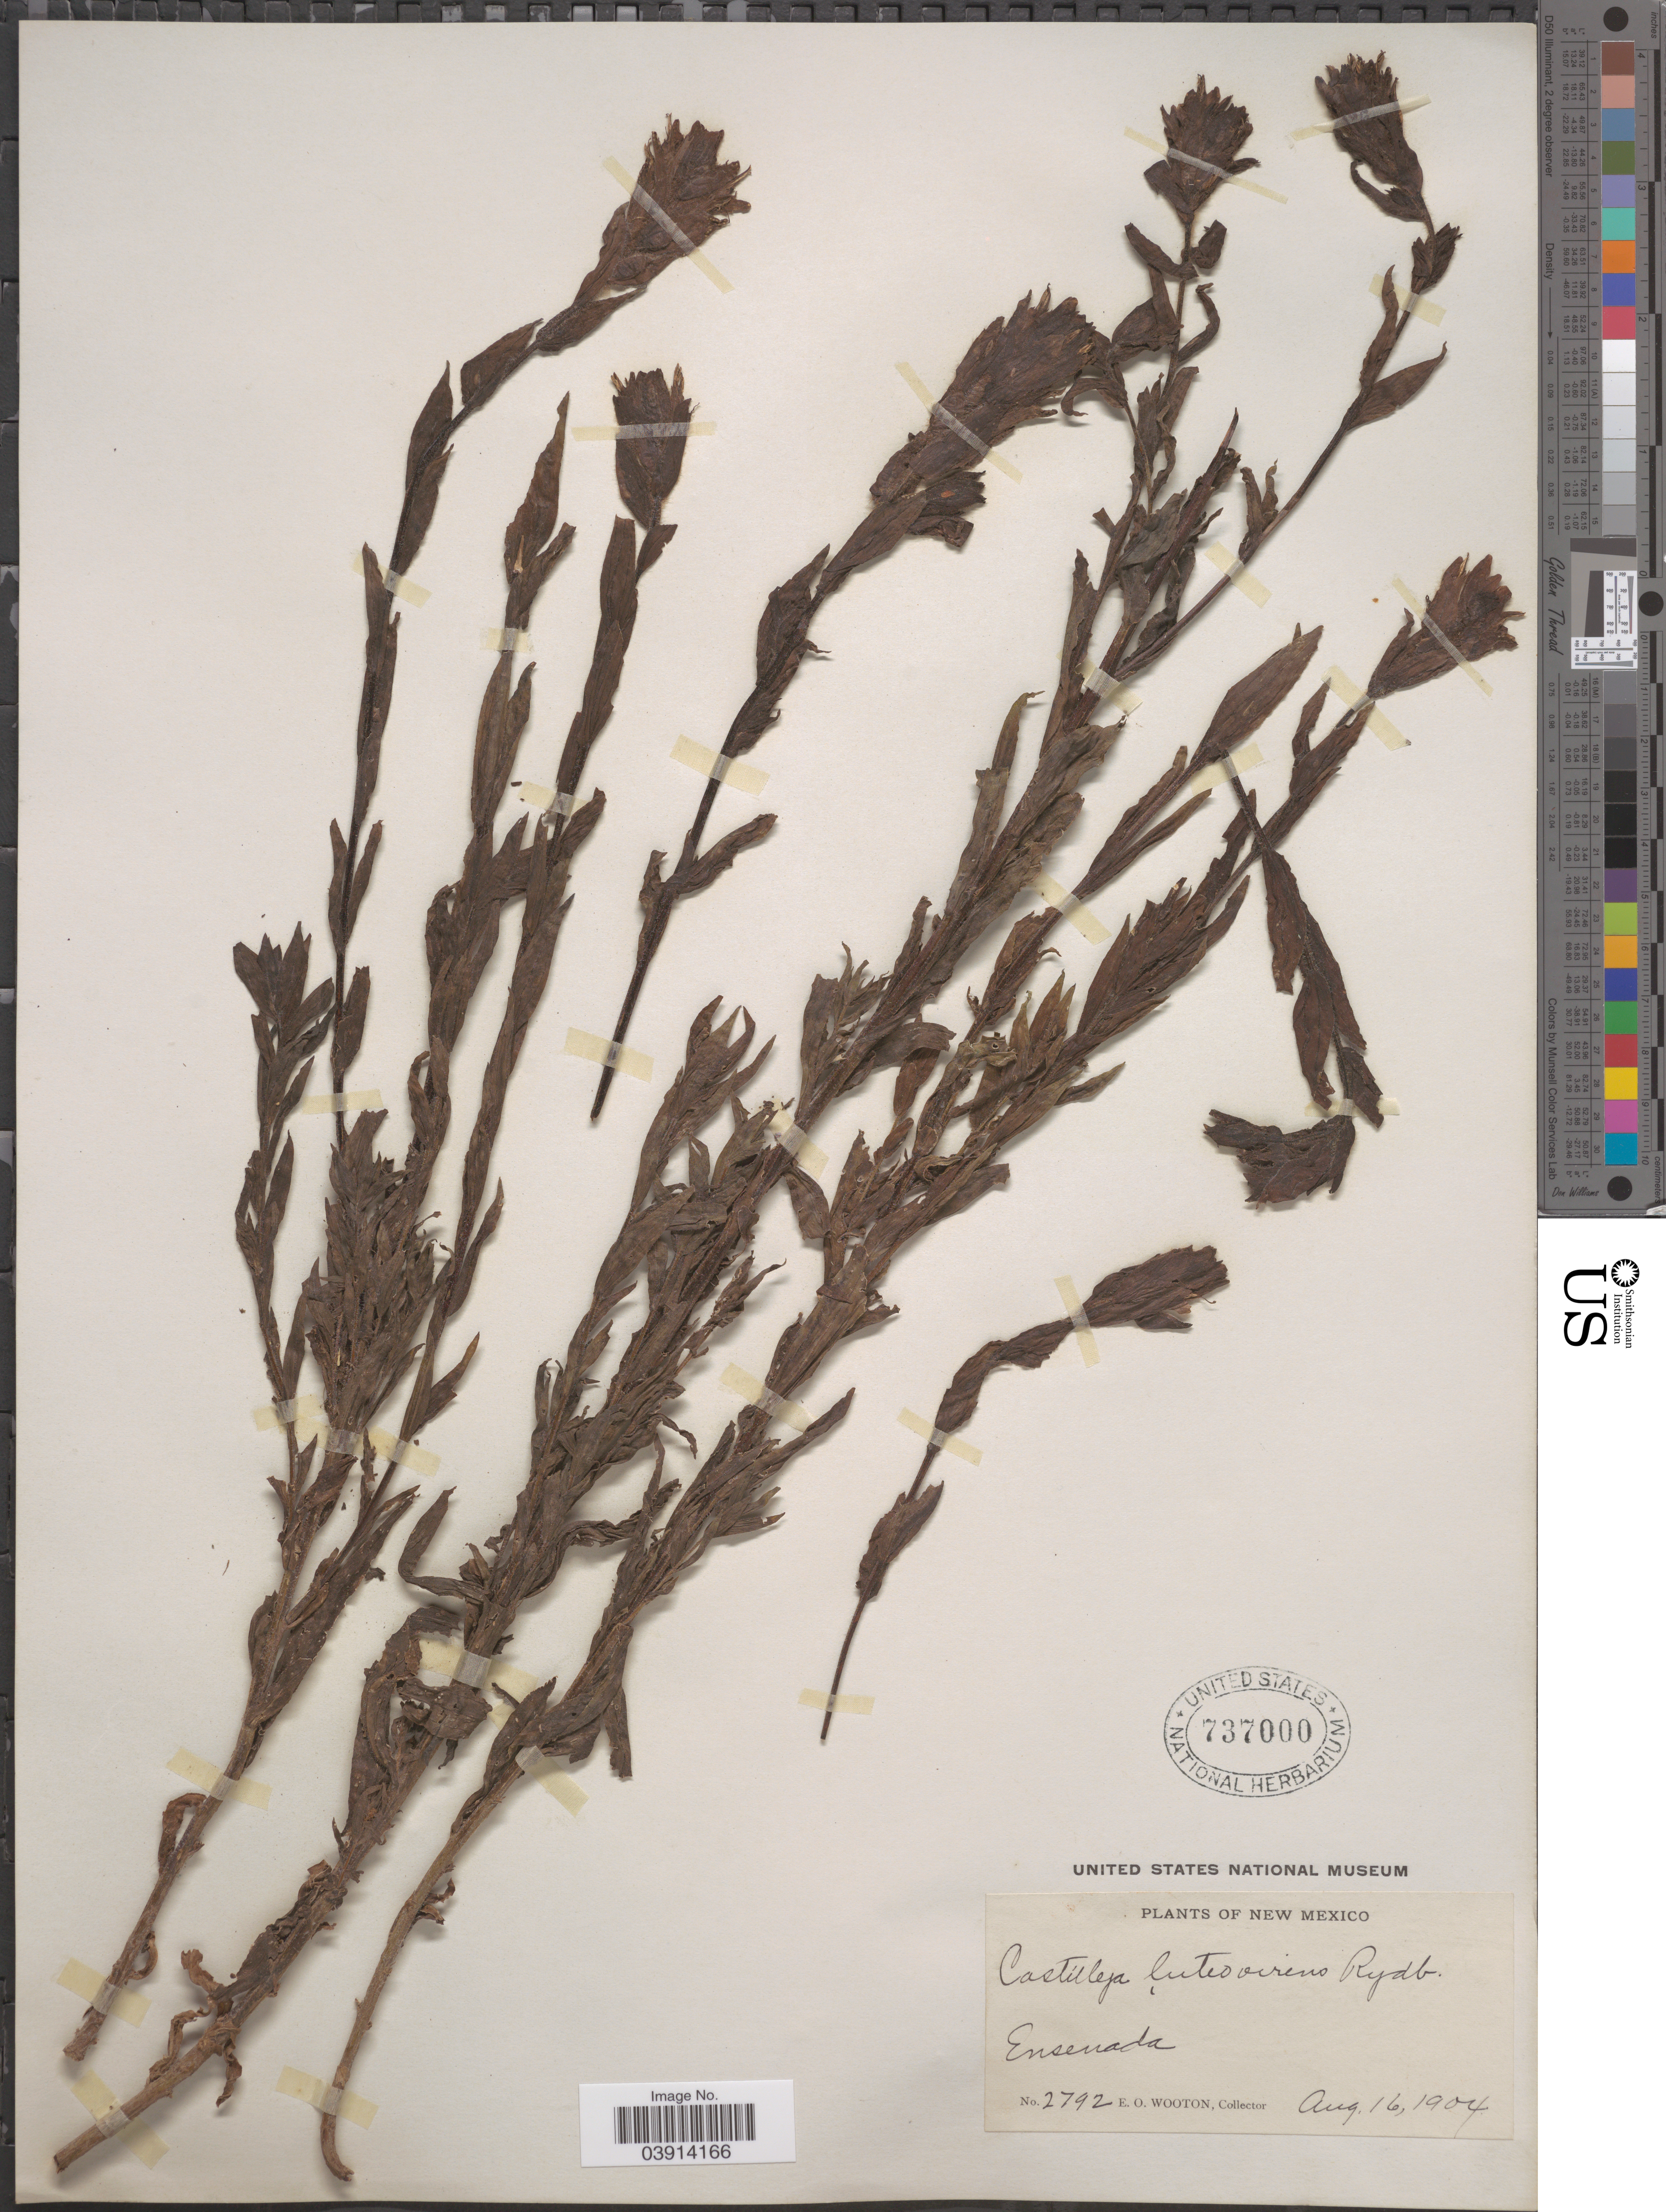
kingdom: Plantae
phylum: Tracheophyta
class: Magnoliopsida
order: Lamiales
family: Orobanchaceae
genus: Castilleja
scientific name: Castilleja septentrionalis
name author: Lindl.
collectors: E. O. Wooton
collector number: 2792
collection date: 1904-08-16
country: United States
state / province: New Mexico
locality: Ensenada.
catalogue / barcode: US 737000